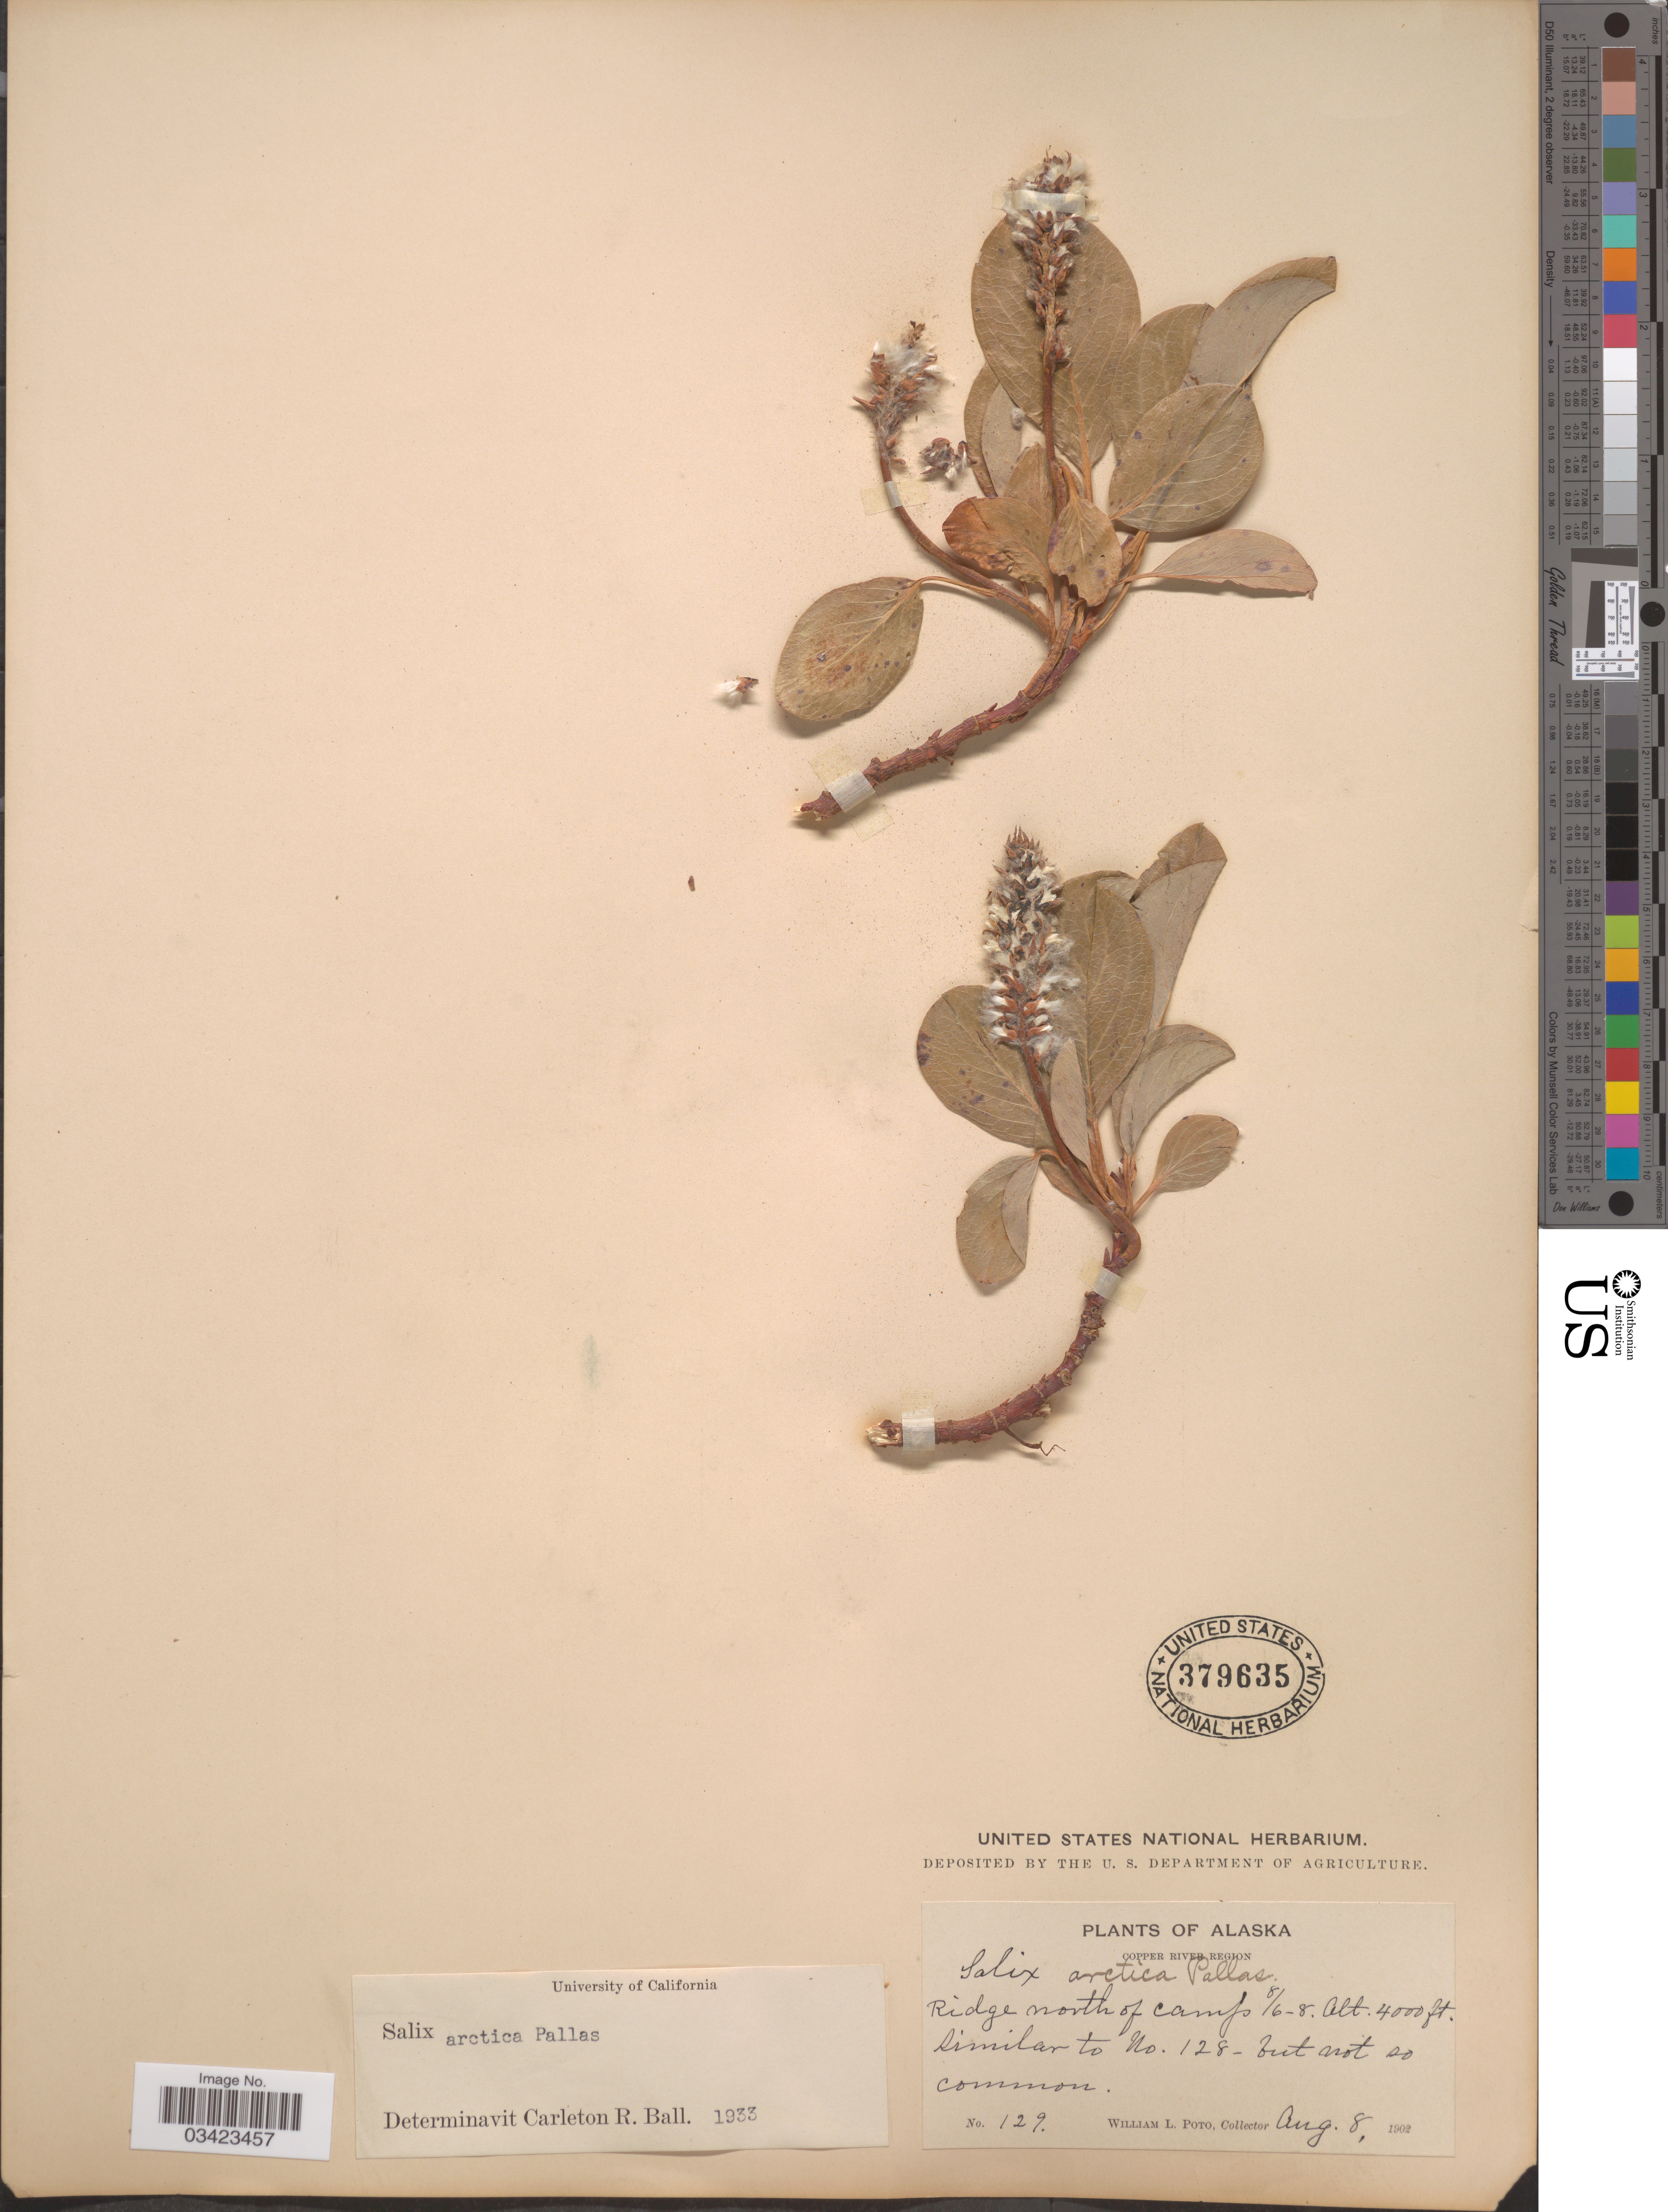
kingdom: Plantae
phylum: Tracheophyta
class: Magnoliopsida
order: Malpighiales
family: Salicaceae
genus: Salix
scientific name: Salix arctica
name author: Pall.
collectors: W. Poto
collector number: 129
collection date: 1902-08-08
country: United States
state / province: Alaska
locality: Copper River Region. Ridge north of camp 8/6-8.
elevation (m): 1219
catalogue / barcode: US 379635